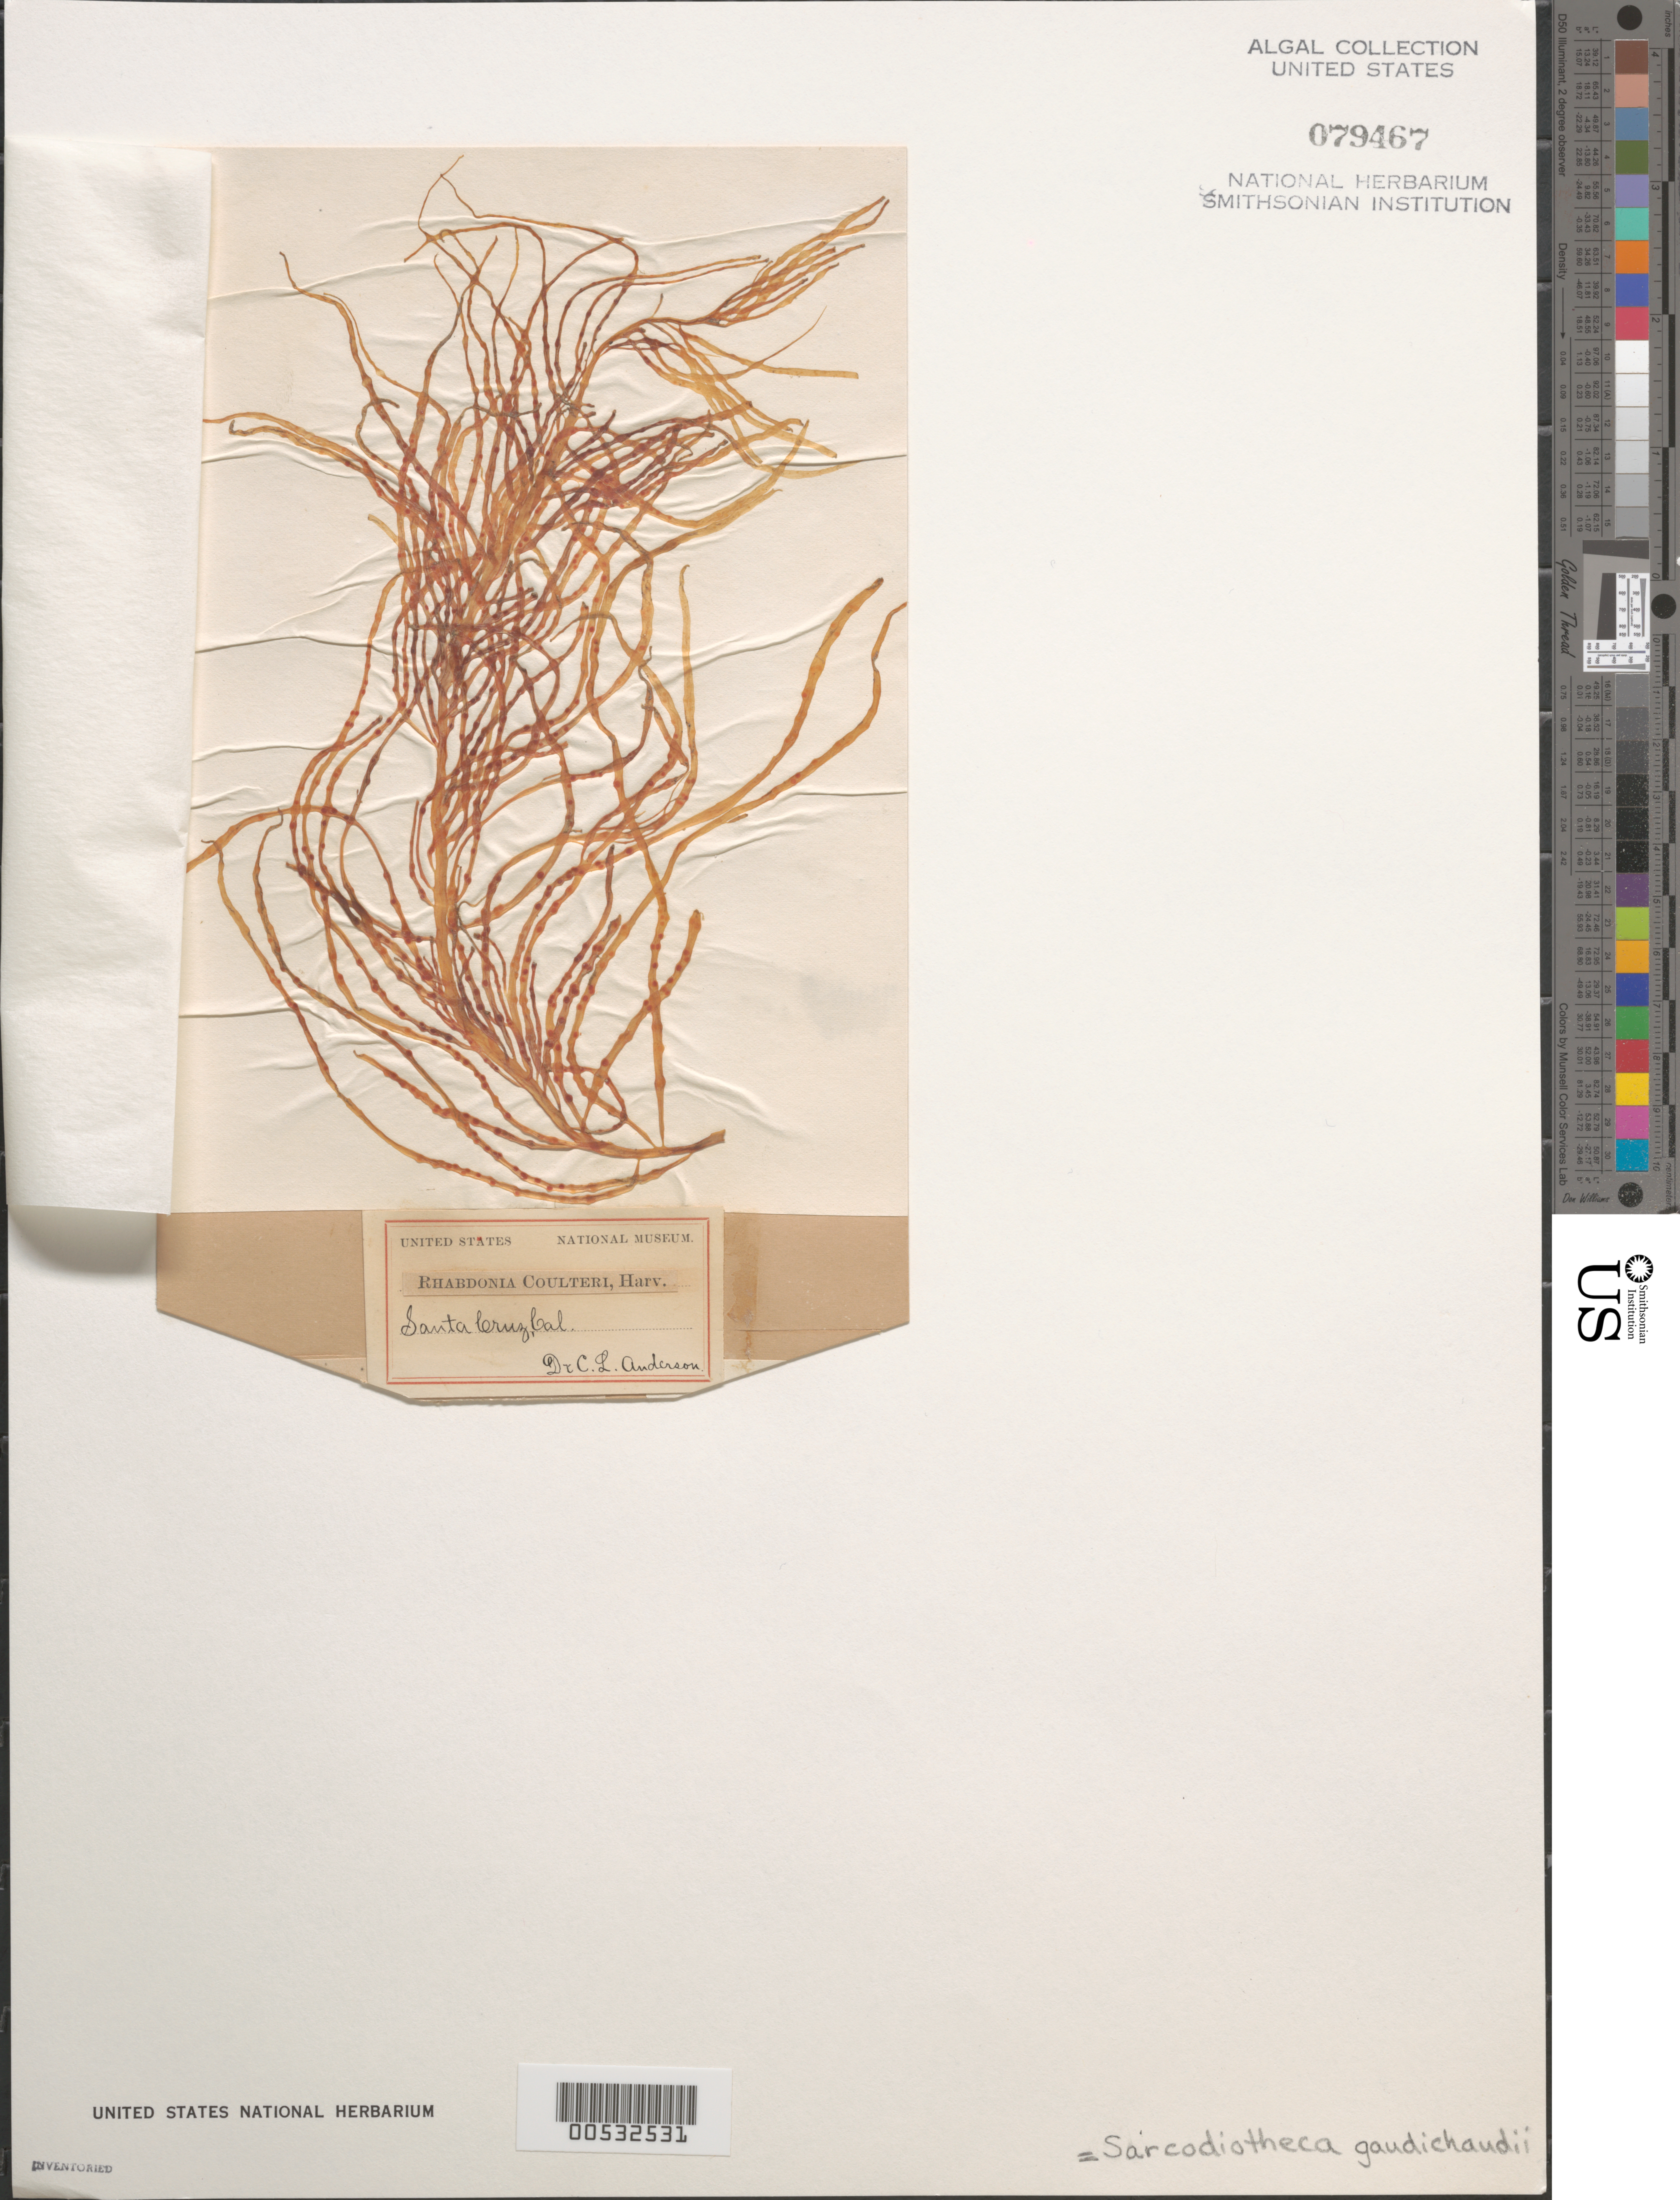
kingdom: Plantae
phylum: Rhodophyta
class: Florideophyceae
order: Gigartinales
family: Solieriaceae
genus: Sarcodiotheca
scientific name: Sarcodiotheca gaudichaudii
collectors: C. L. Anderson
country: United States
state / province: California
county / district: Santa Cruz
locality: Santa Cruz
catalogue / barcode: US 79467